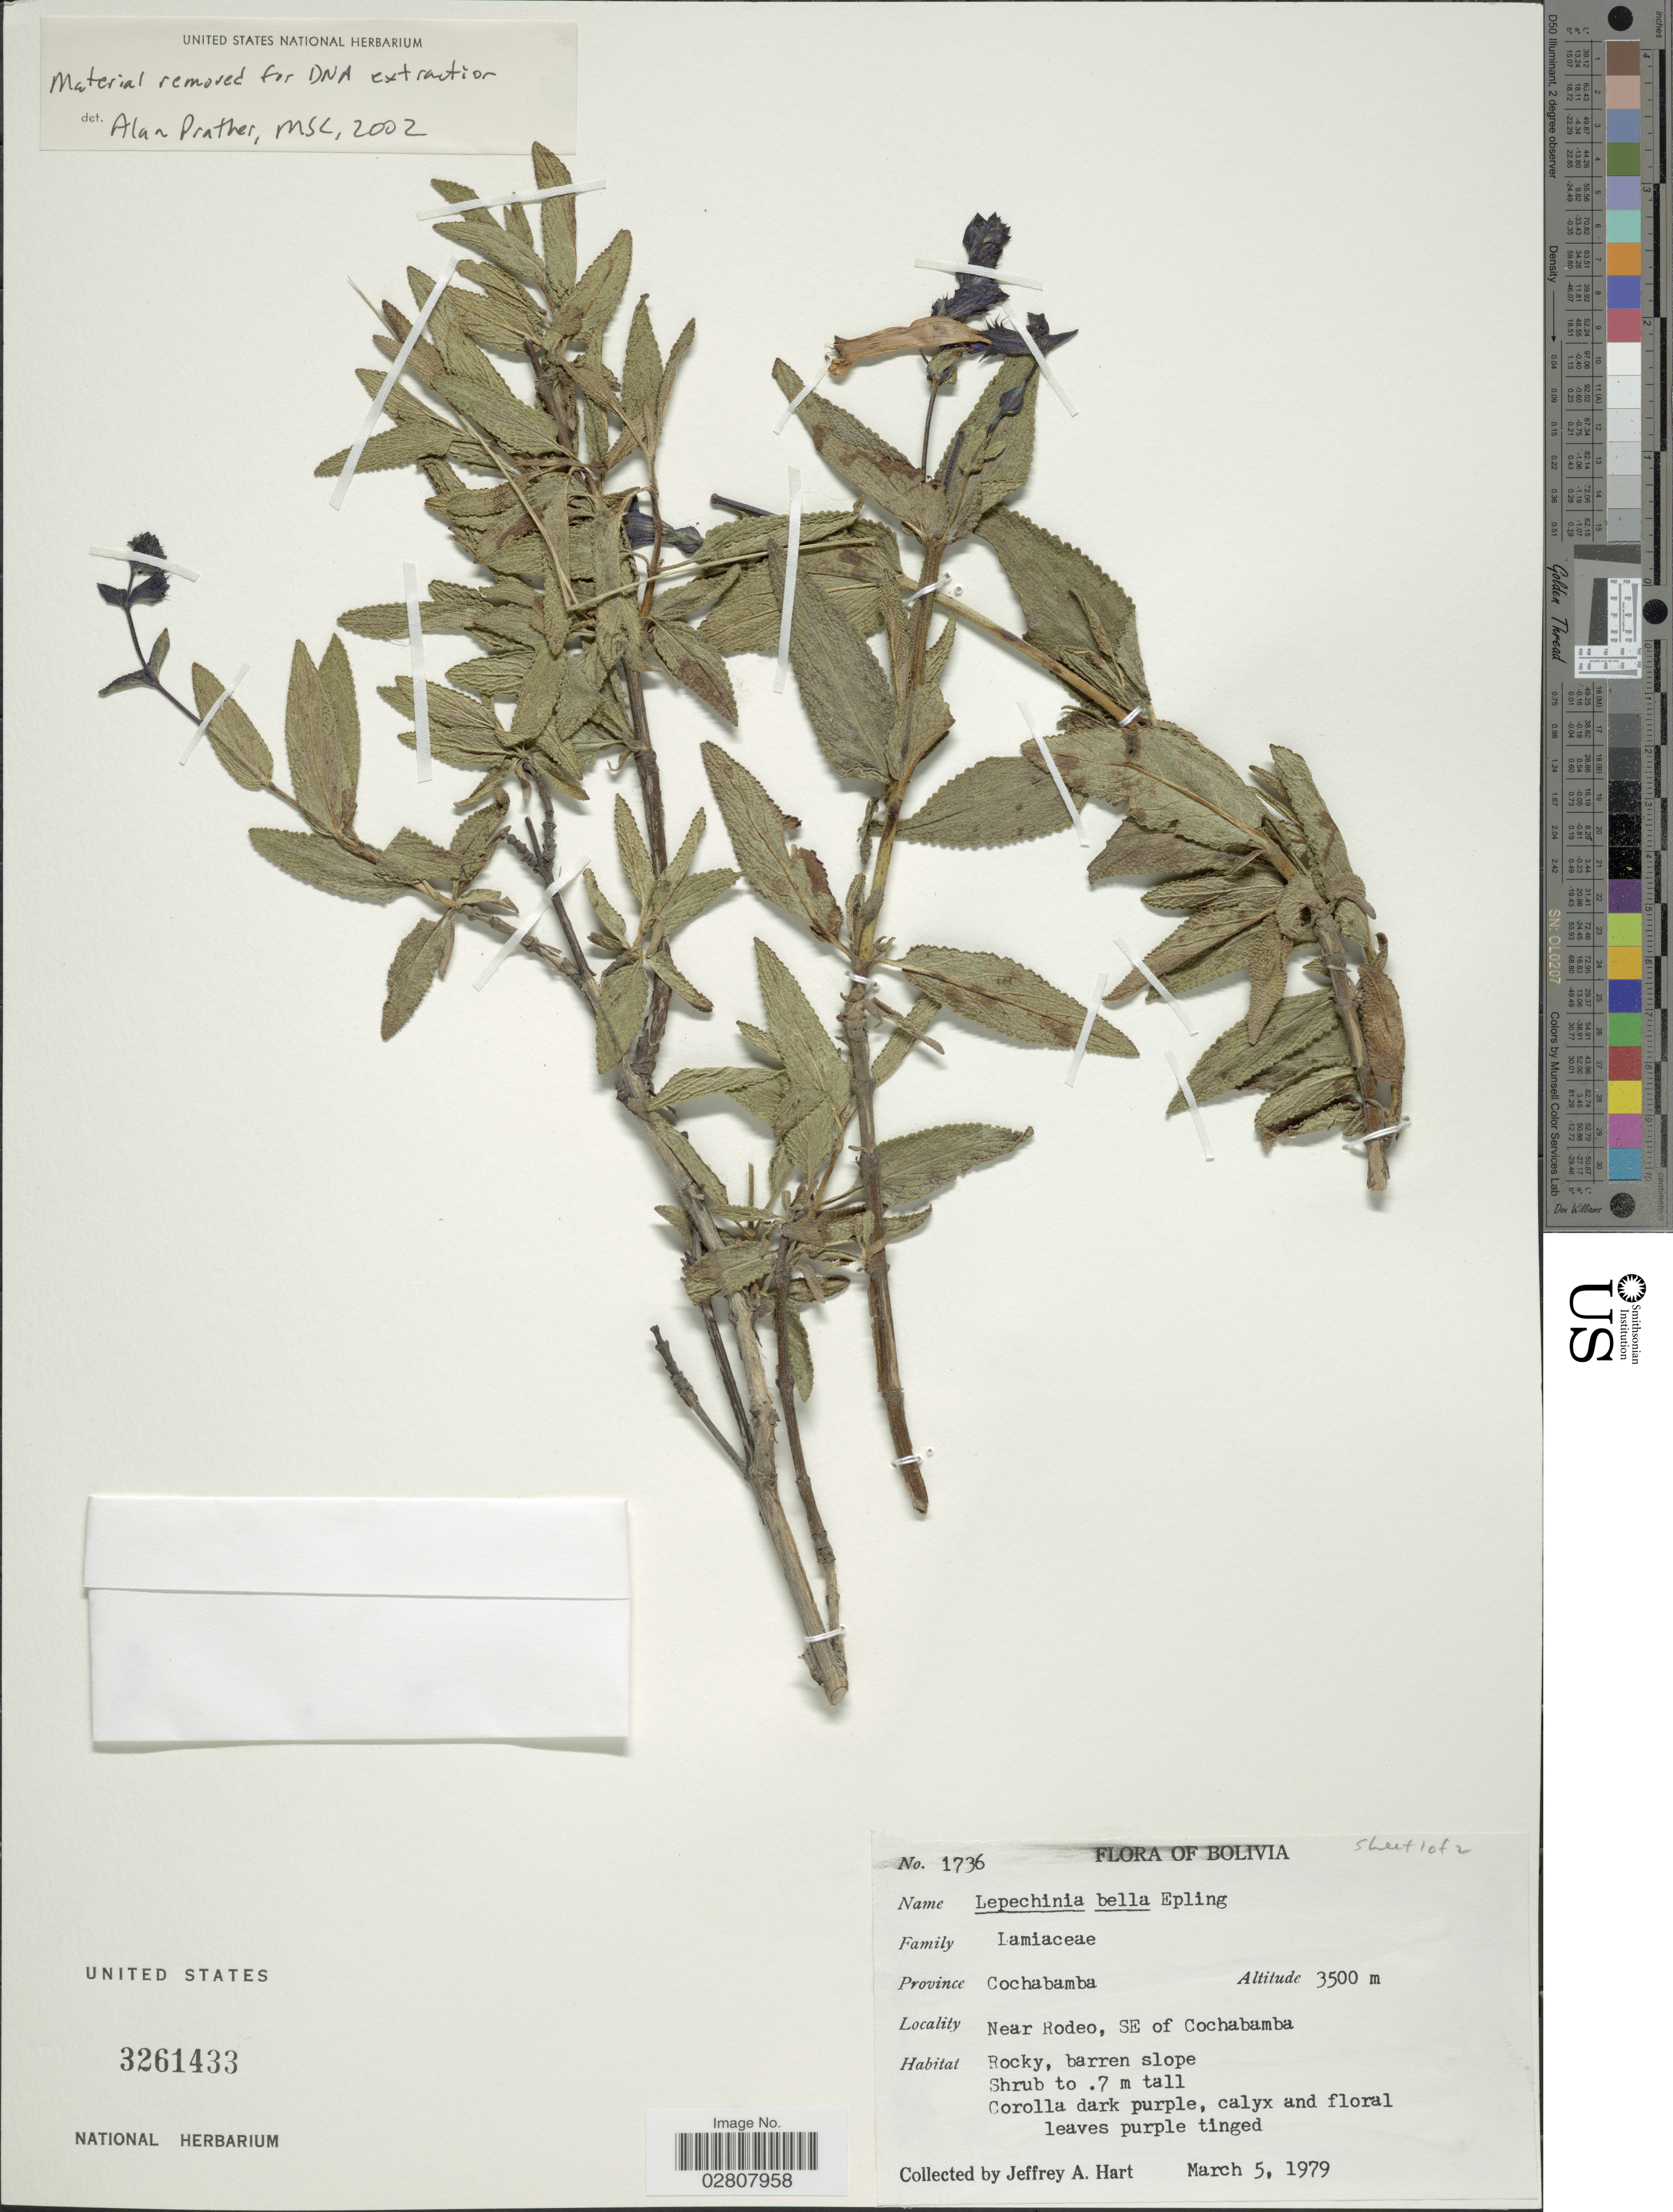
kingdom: Plantae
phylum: Tracheophyta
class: Magnoliopsida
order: Lamiales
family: Lamiaceae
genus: Lepechinia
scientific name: Lepechinia bella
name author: Epling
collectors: J. A. Hart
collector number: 1736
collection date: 1979-03-05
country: Bolivia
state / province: Cochabamba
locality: Near Rodeo, SE of Cochabamba. Rocky, barren slope.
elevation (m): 3500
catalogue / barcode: US 3261433